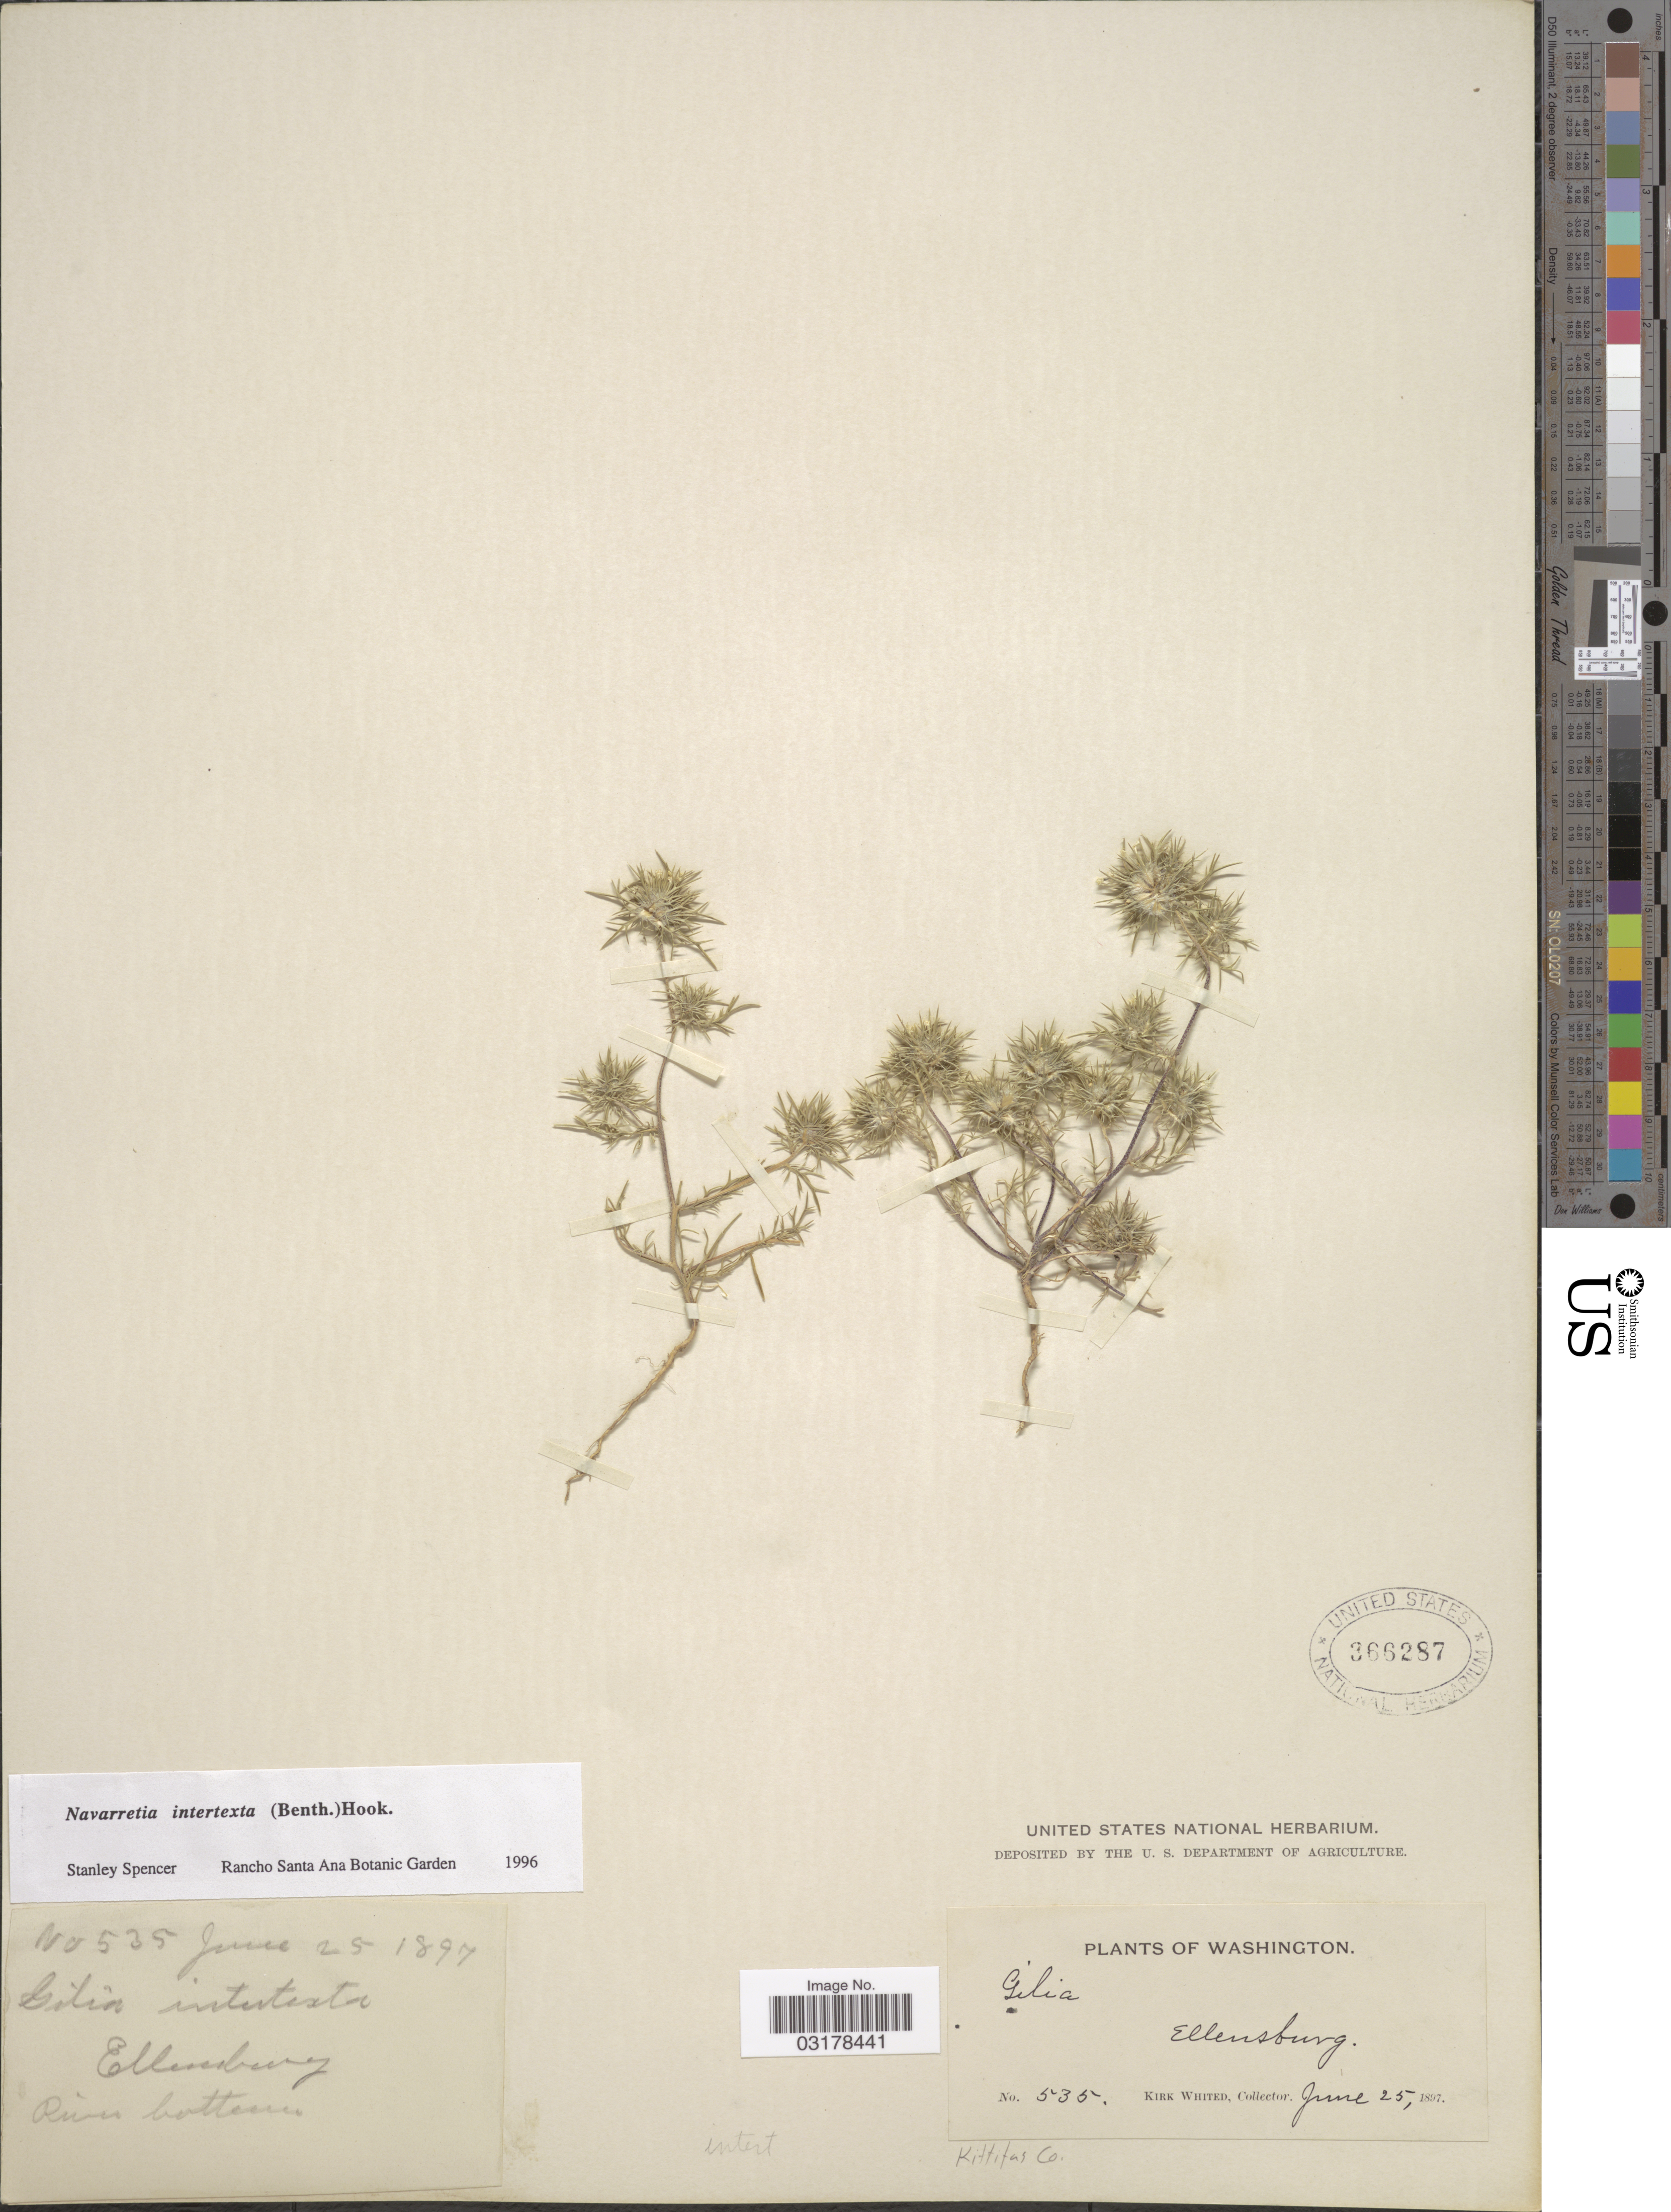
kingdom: Plantae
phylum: Tracheophyta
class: Magnoliopsida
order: Ericales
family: Polemoniaceae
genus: Navarretia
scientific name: Navarretia intertexta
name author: (Benth.) Hook.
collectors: K. Whited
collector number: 535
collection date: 1897-06-25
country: United States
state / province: Washington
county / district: Kittitas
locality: Ellensburg.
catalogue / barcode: US 366287